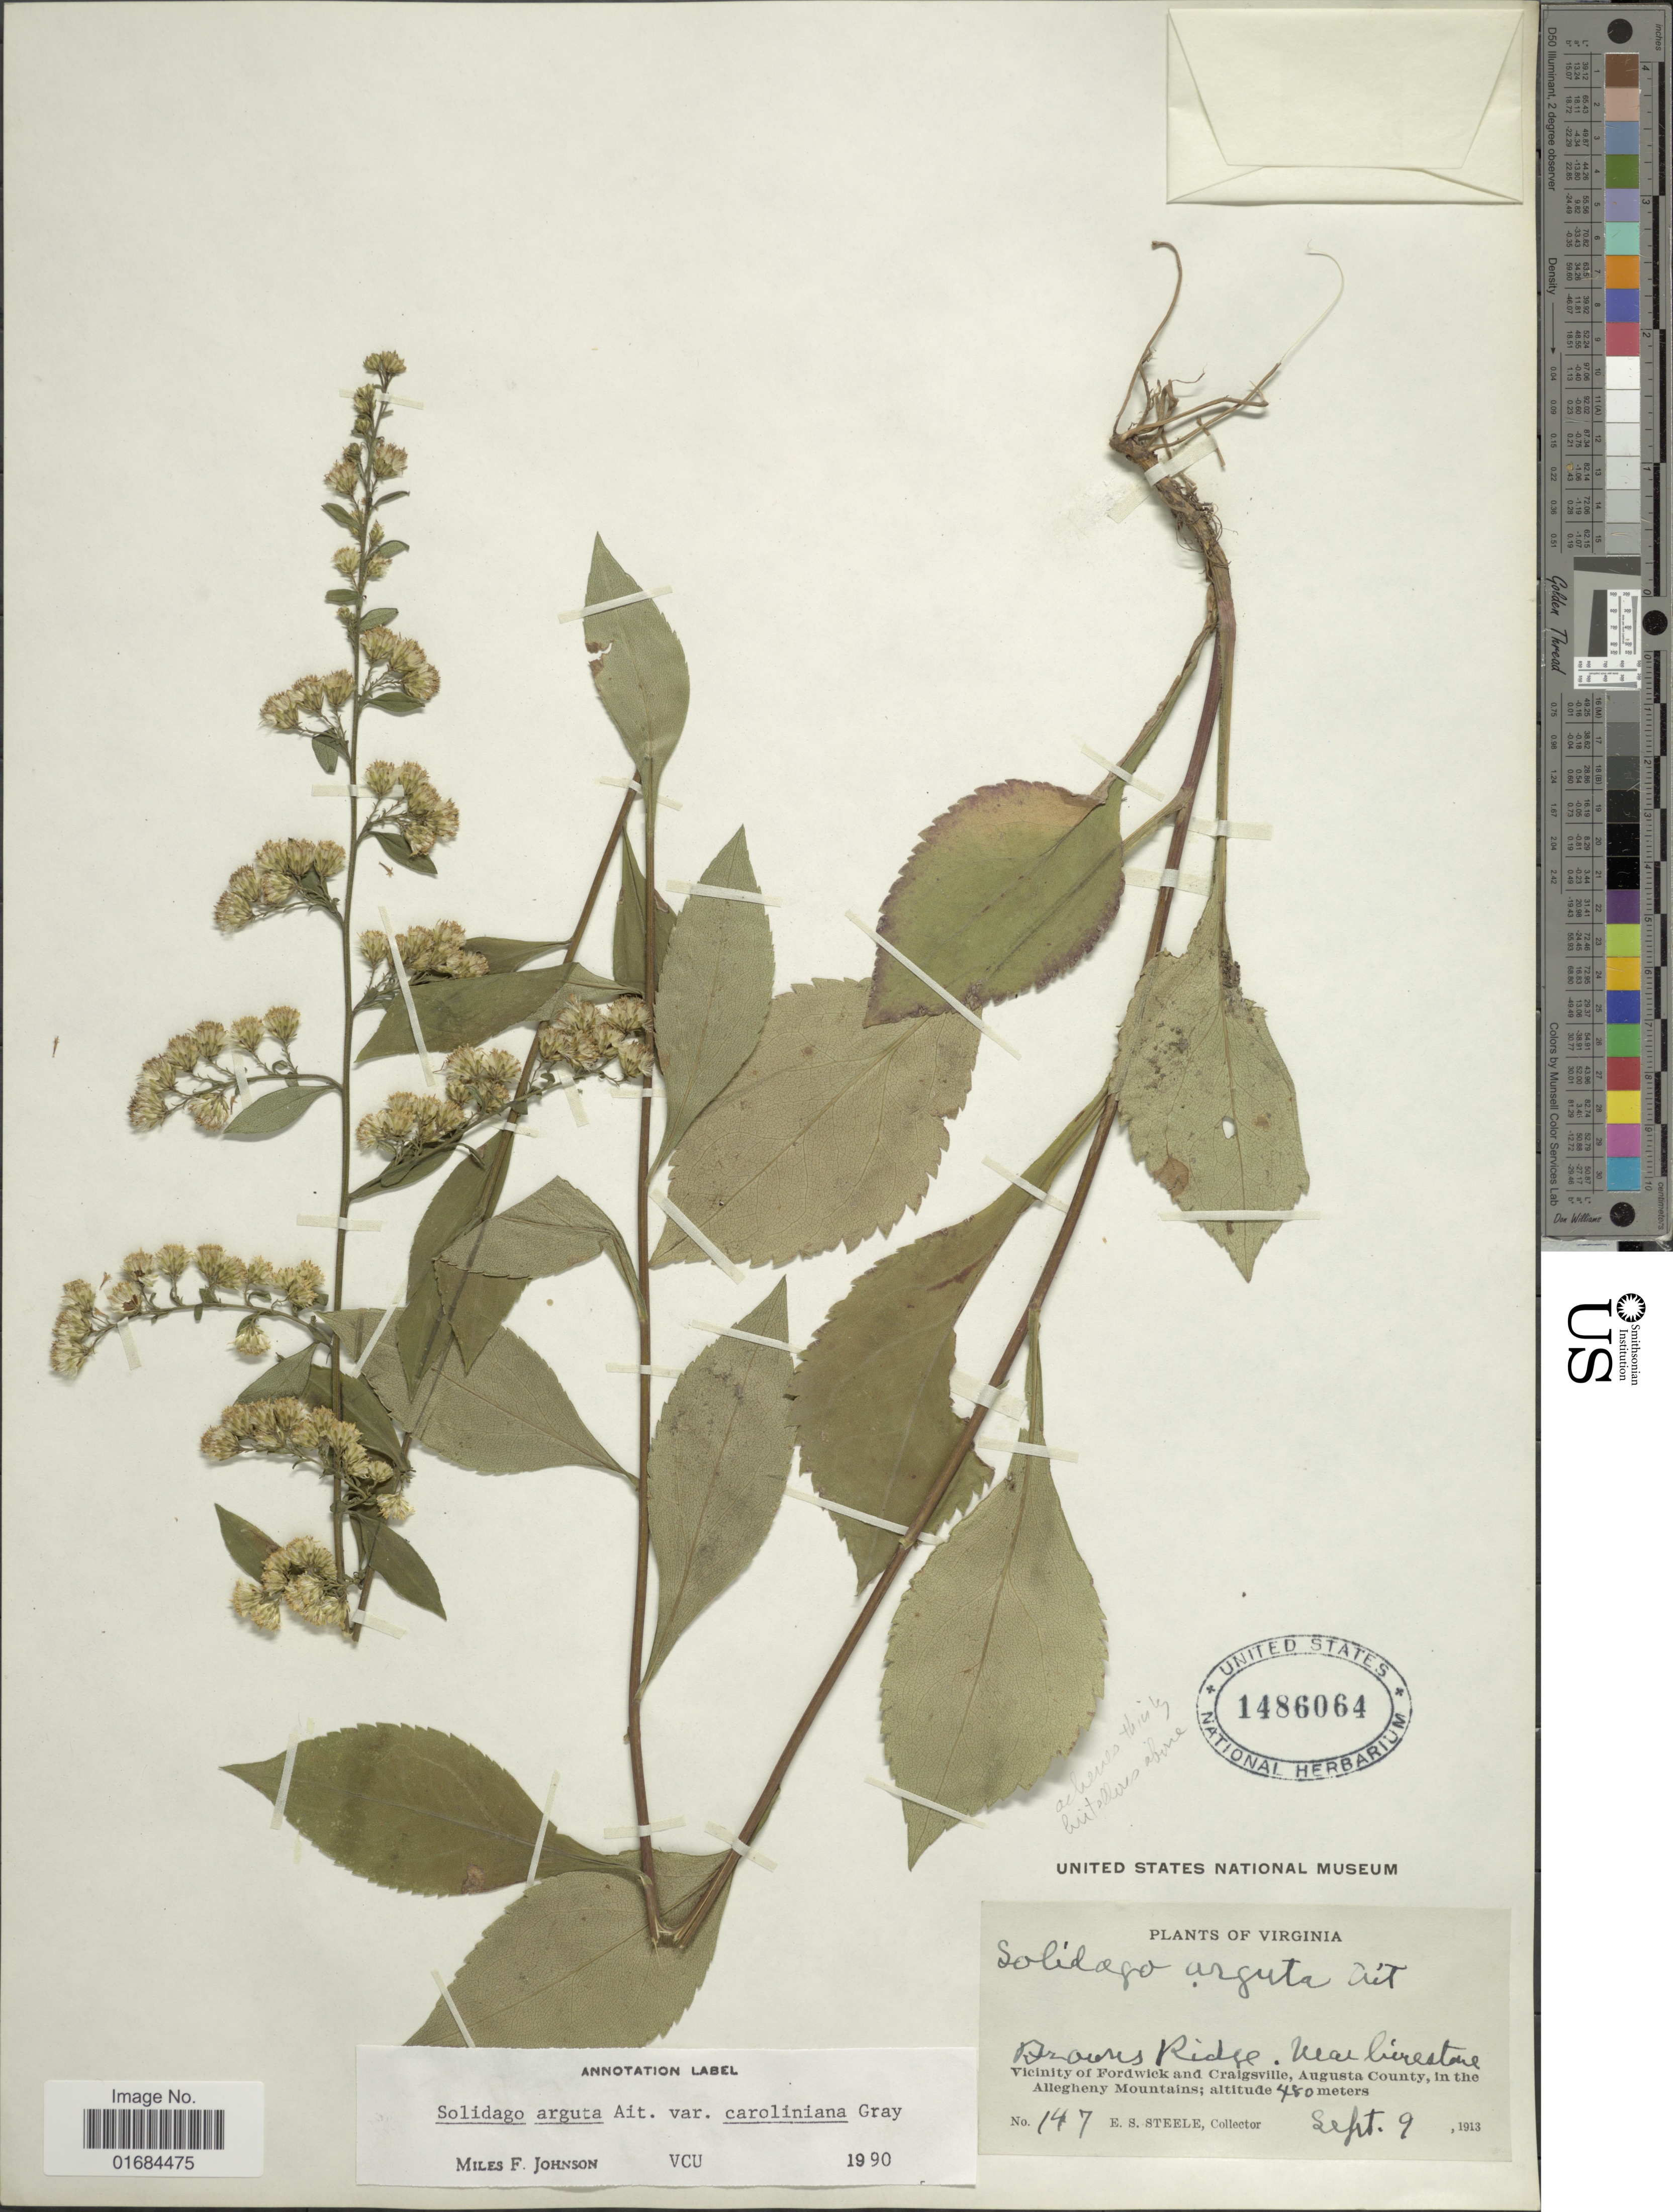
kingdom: Plantae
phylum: Tracheophyta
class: Magnoliopsida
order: Asterales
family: Asteraceae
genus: Solidago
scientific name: Solidago arguta var. caroliniana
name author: A. Gray & et al.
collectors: E. Steele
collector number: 147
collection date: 1913-09-09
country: United States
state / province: Virginia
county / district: Augusta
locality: Downs ridge, near limestone, Vicinity of Fordwick and Craigsville, Augusta County, in the Allegheny Mountains.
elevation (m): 480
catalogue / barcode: US 1486064